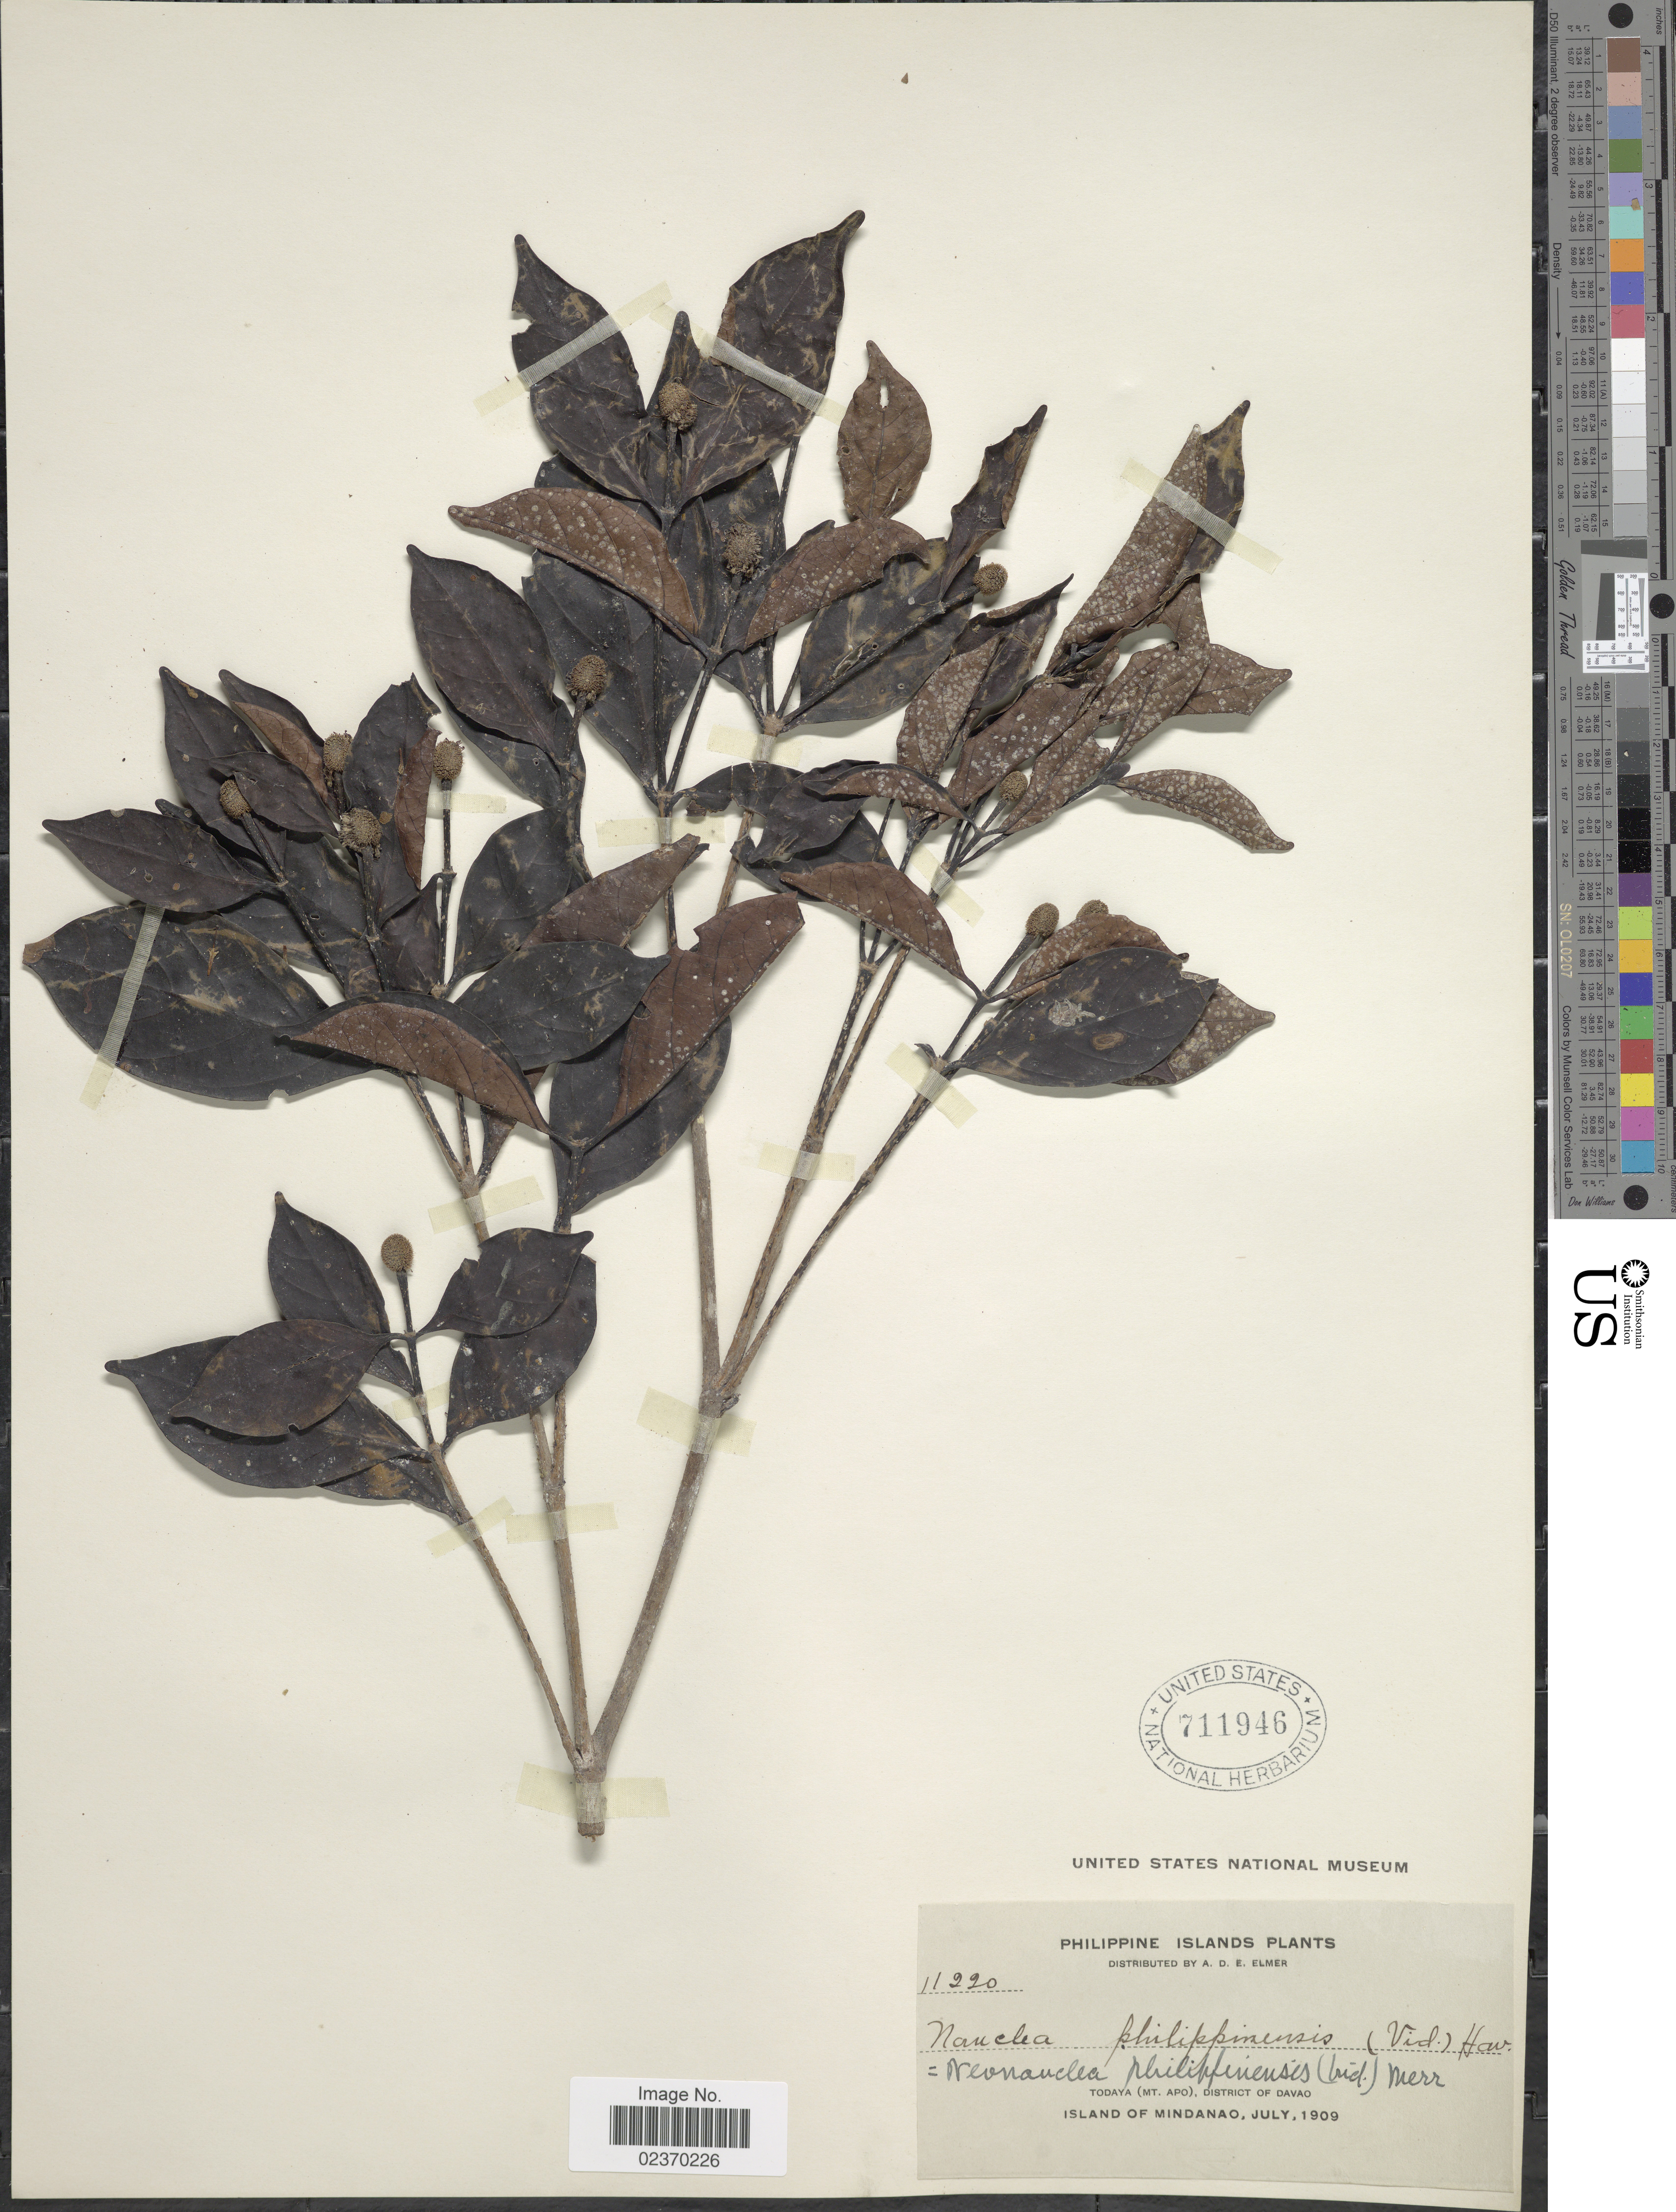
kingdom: Plantae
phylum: Tracheophyta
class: Magnoliopsida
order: Gentianales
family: Rubiaceae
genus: Neonauclea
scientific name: Neonauclea gracilis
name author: (Vidal) Merr.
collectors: A. D. E. Elmer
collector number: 11220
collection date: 1909-07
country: Philippines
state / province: Davao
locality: Philippine Islands, Todaya (Mt Apo), District of Davao, Island of Mindanao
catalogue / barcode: US 711946